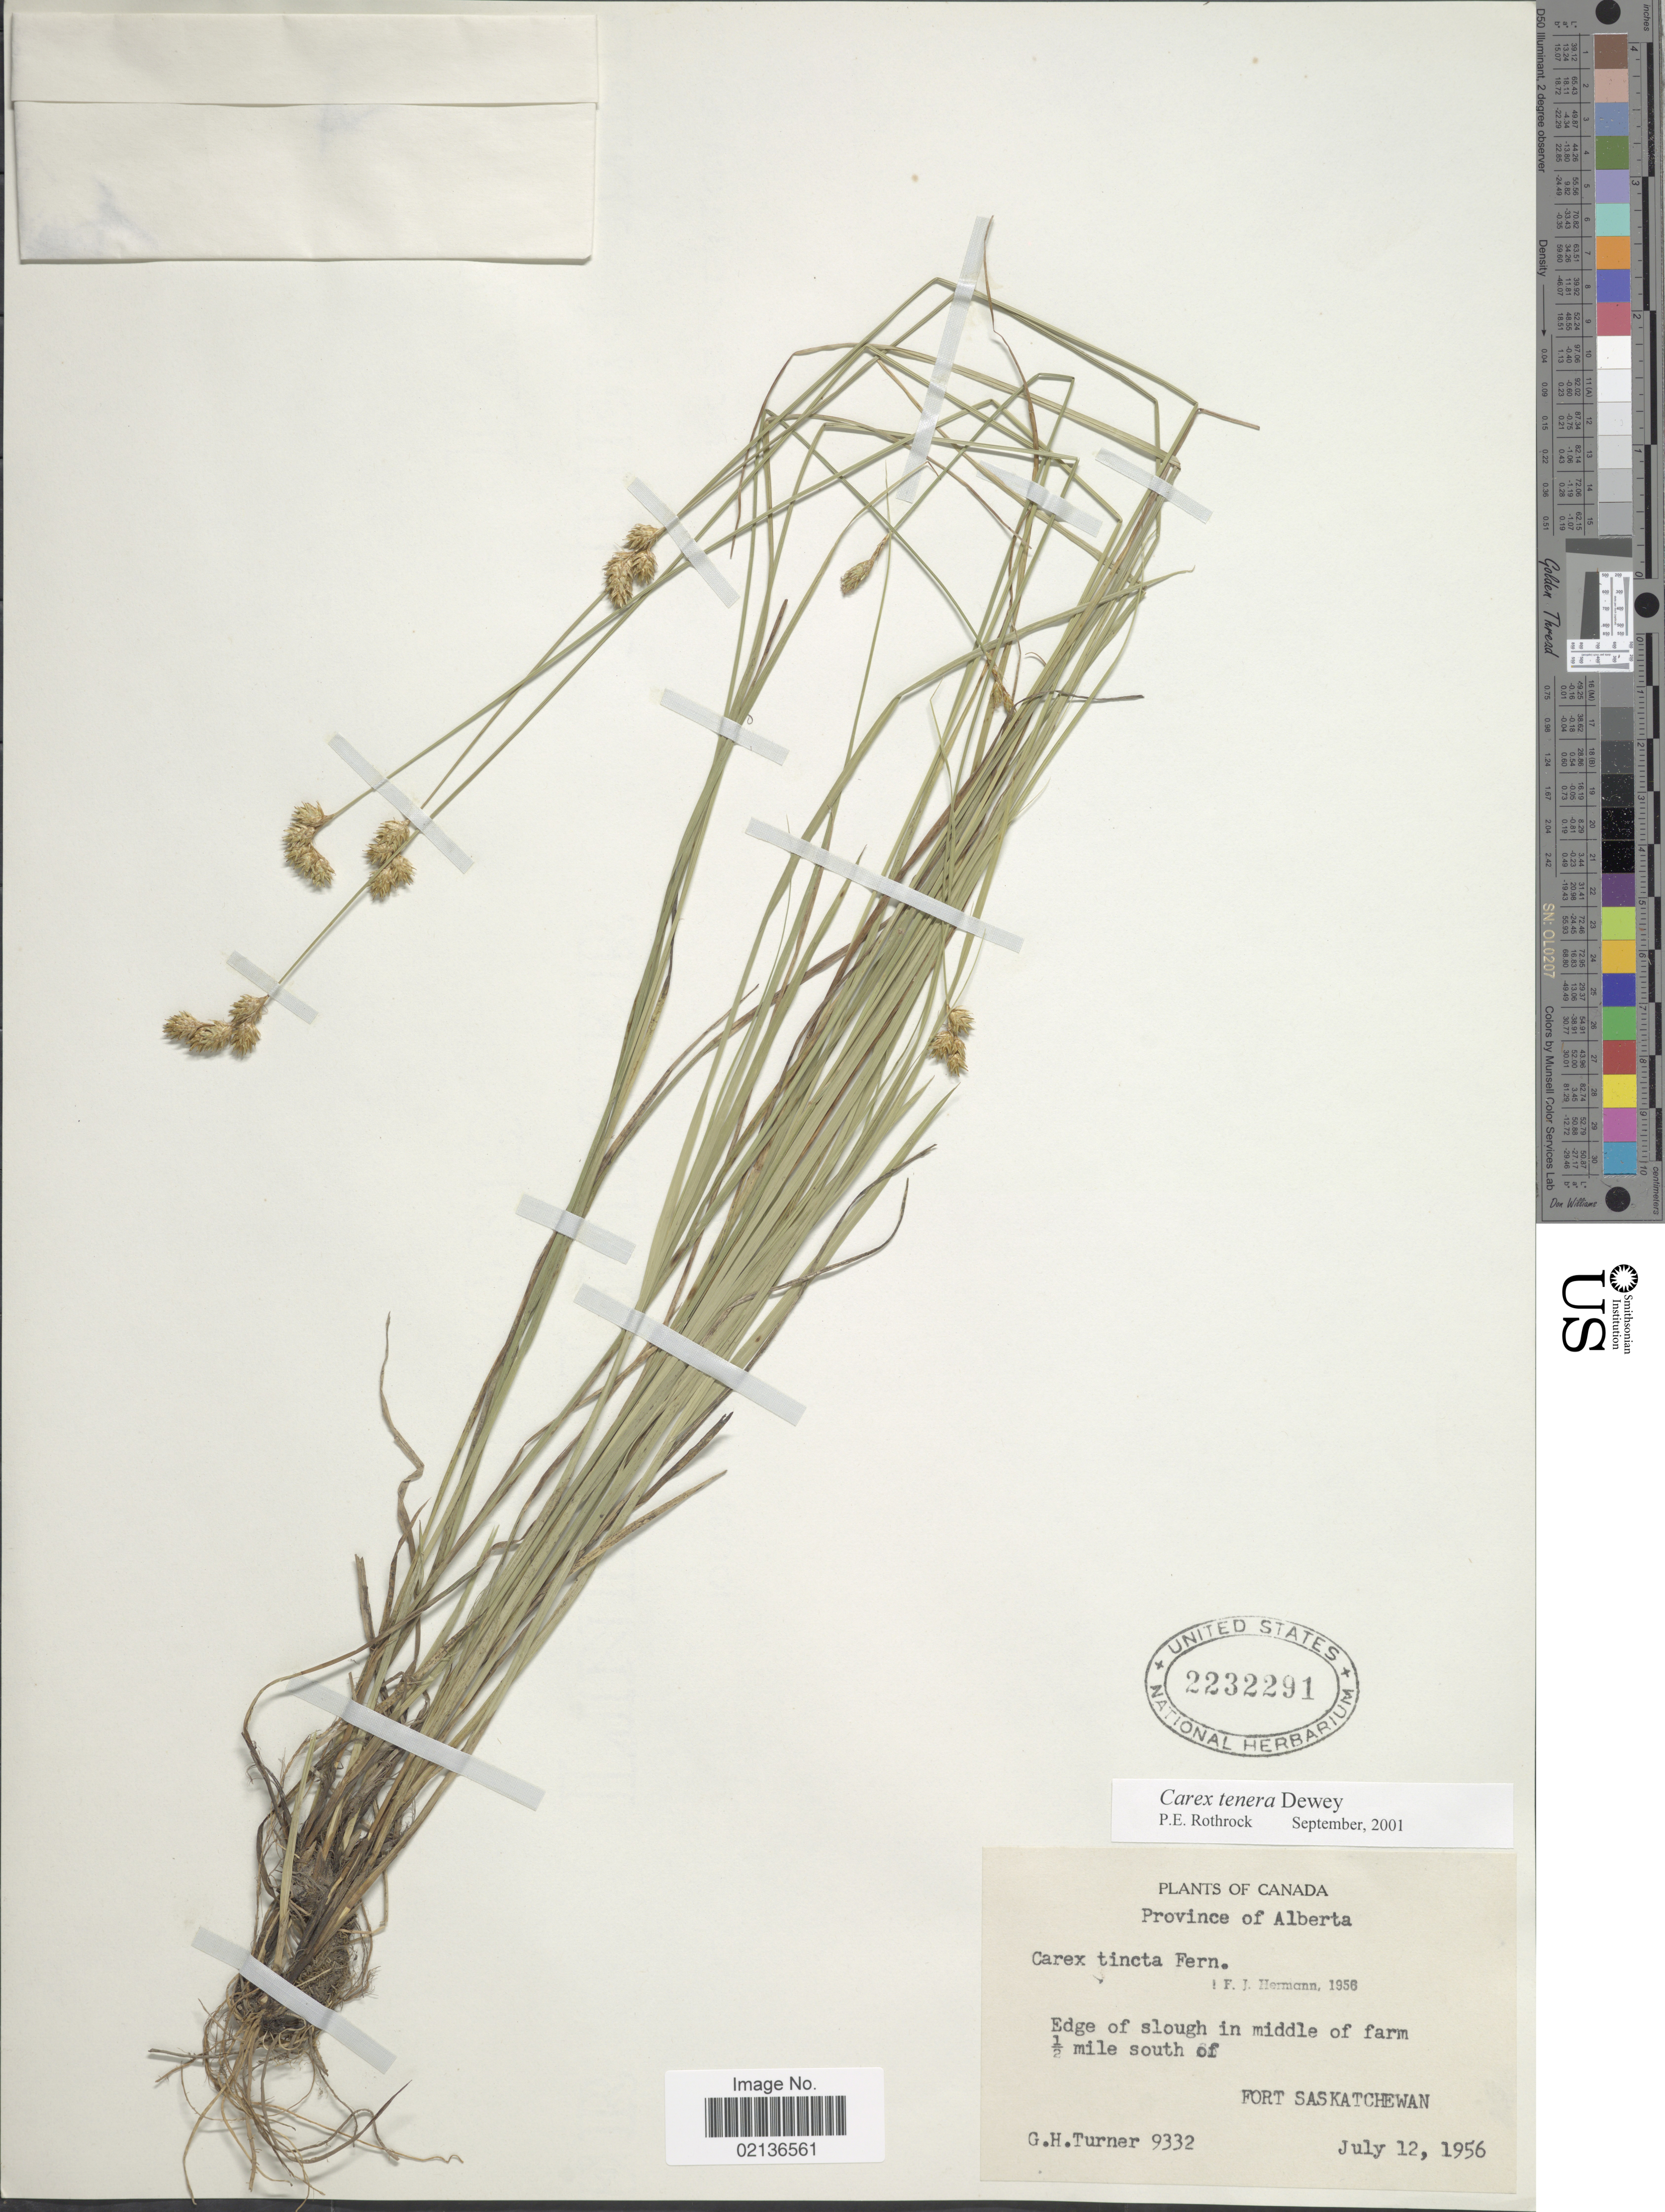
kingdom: Plantae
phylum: Tracheophyta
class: Liliopsida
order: Poales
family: Cyperaceae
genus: Carex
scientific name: Carex tenera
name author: Dewey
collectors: G. H. Turner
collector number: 9332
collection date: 1956-07-12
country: Canada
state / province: Alberta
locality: Edge of slough in middle of farm ½ mile south of Fort Saskatchewan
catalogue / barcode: US 2232291